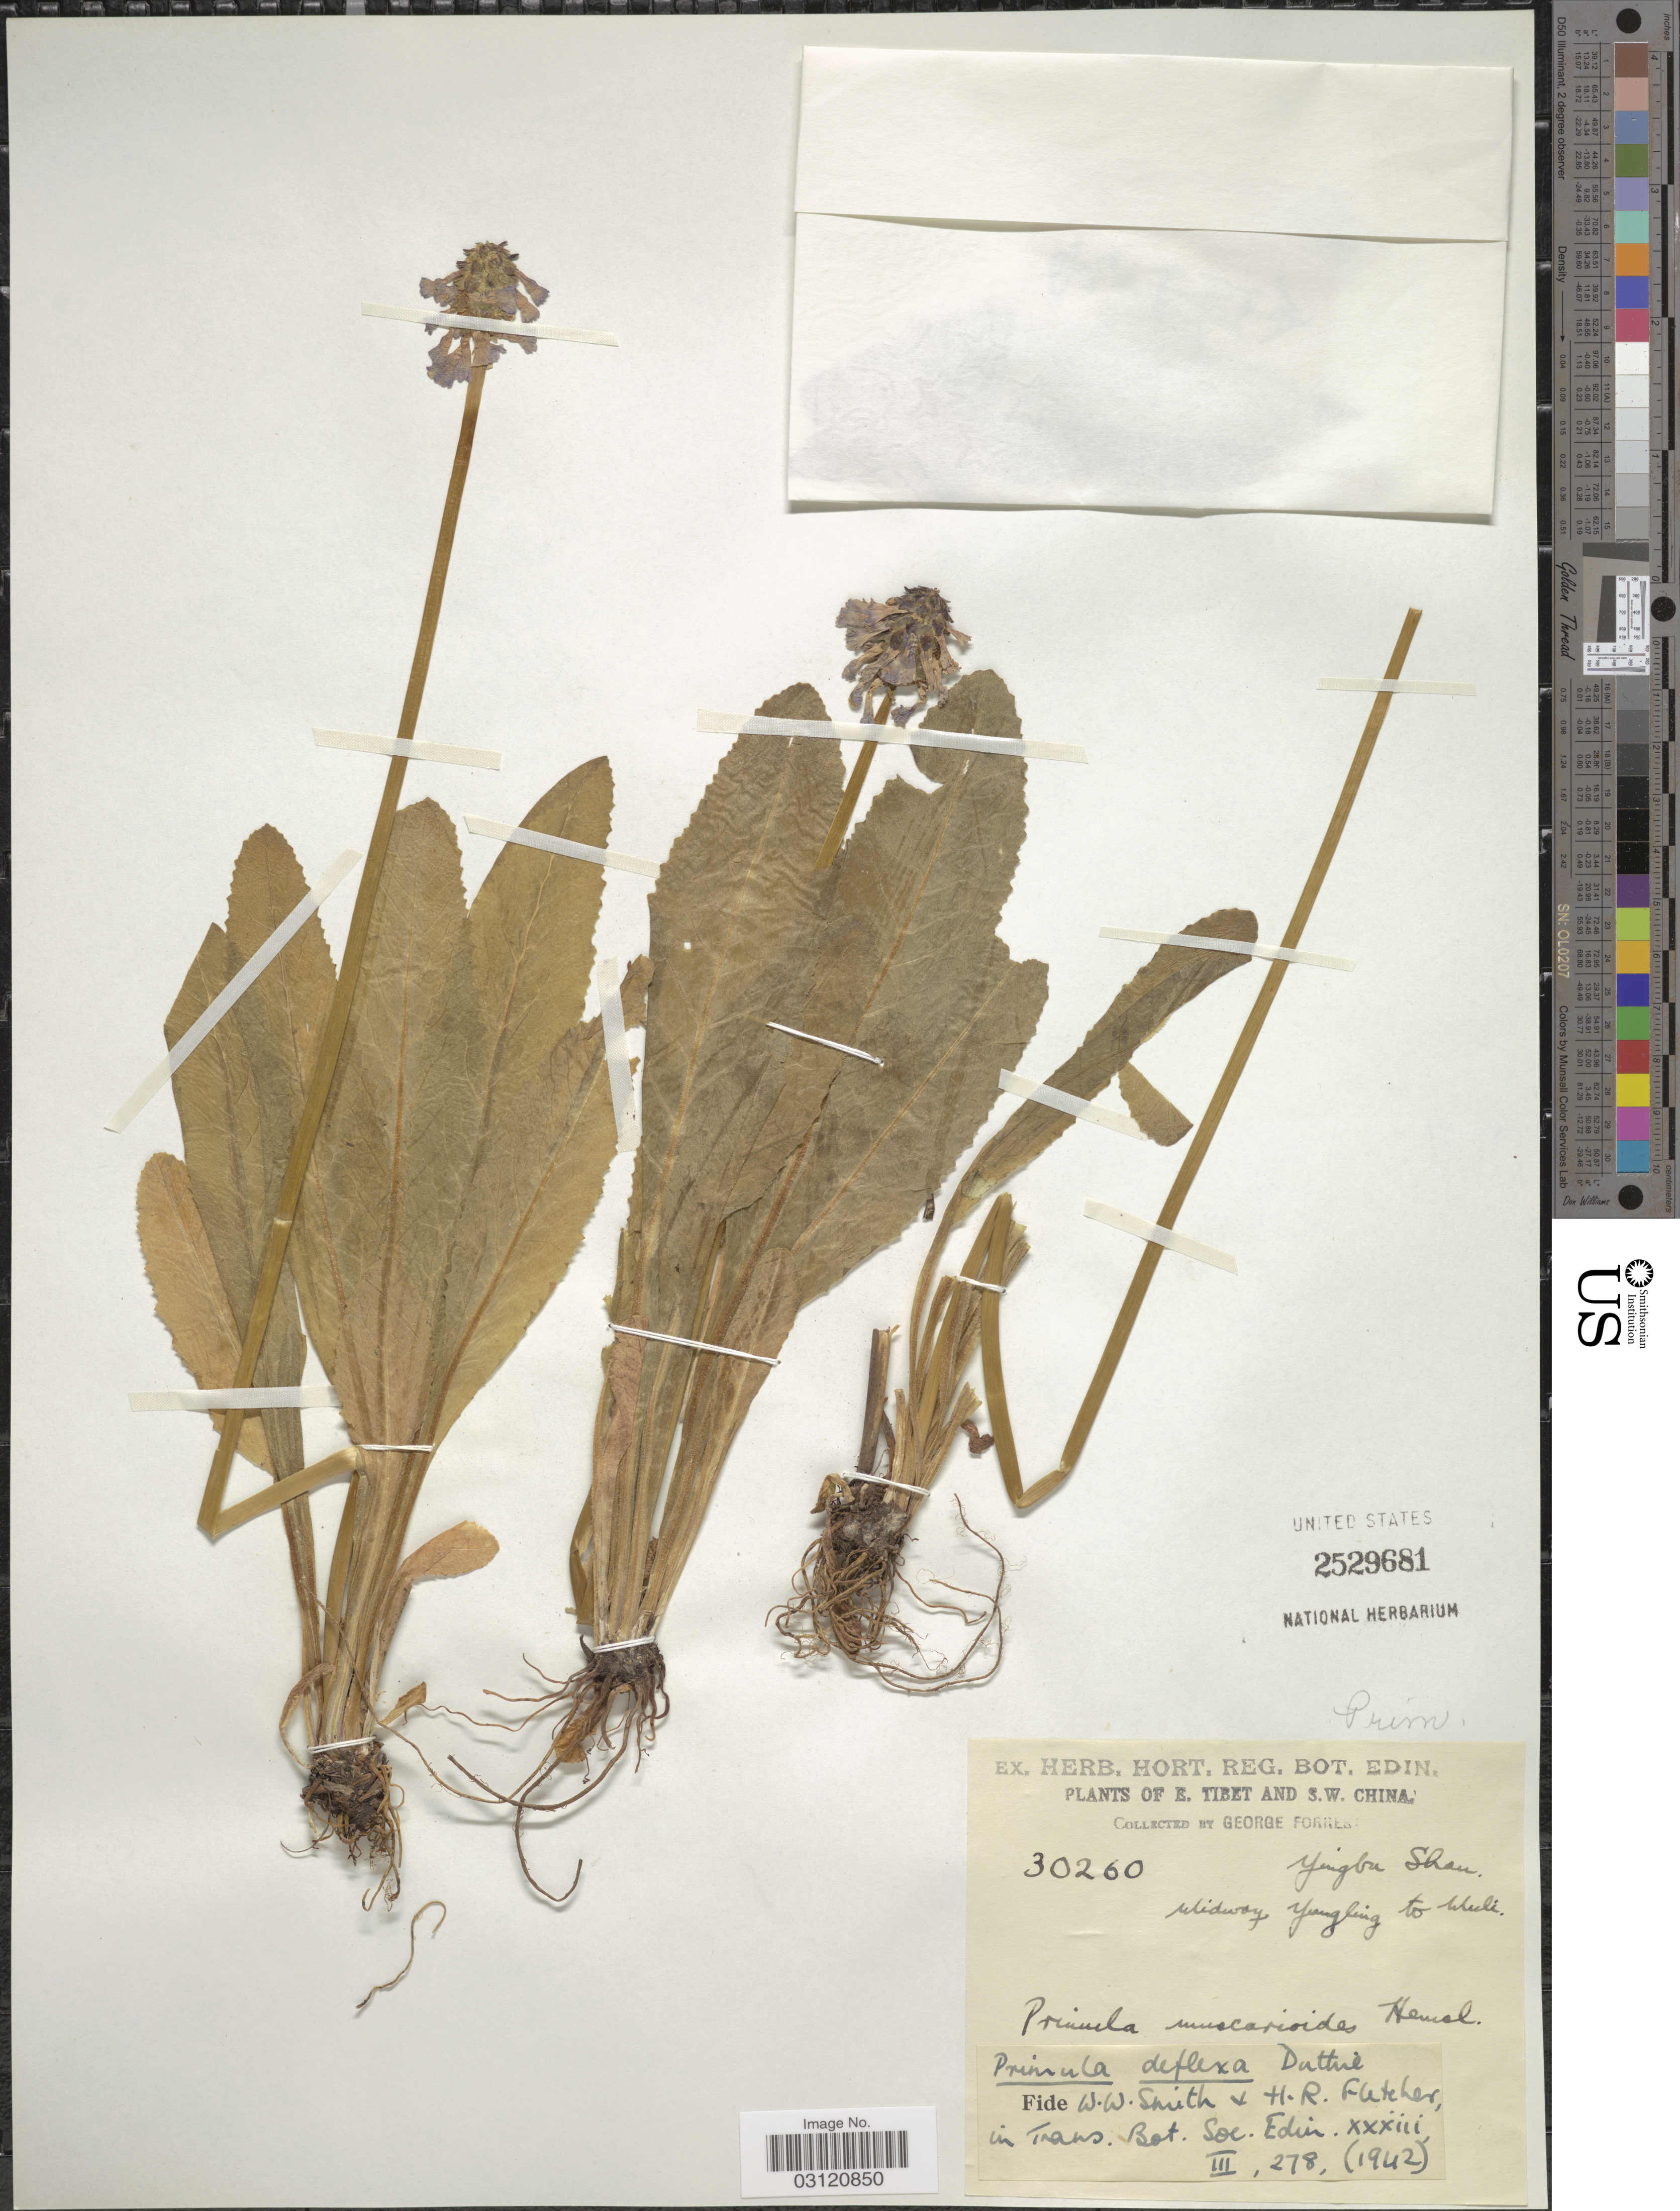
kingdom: Plantae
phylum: Tracheophyta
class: Magnoliopsida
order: Ericales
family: Primulaceae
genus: Primula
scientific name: Primula deflexa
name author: Duthie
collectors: G. Forrest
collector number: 30260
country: China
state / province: Xizang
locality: E. Tibet and S. W. China. Midway Yungling to Muli.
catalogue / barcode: US 2529681